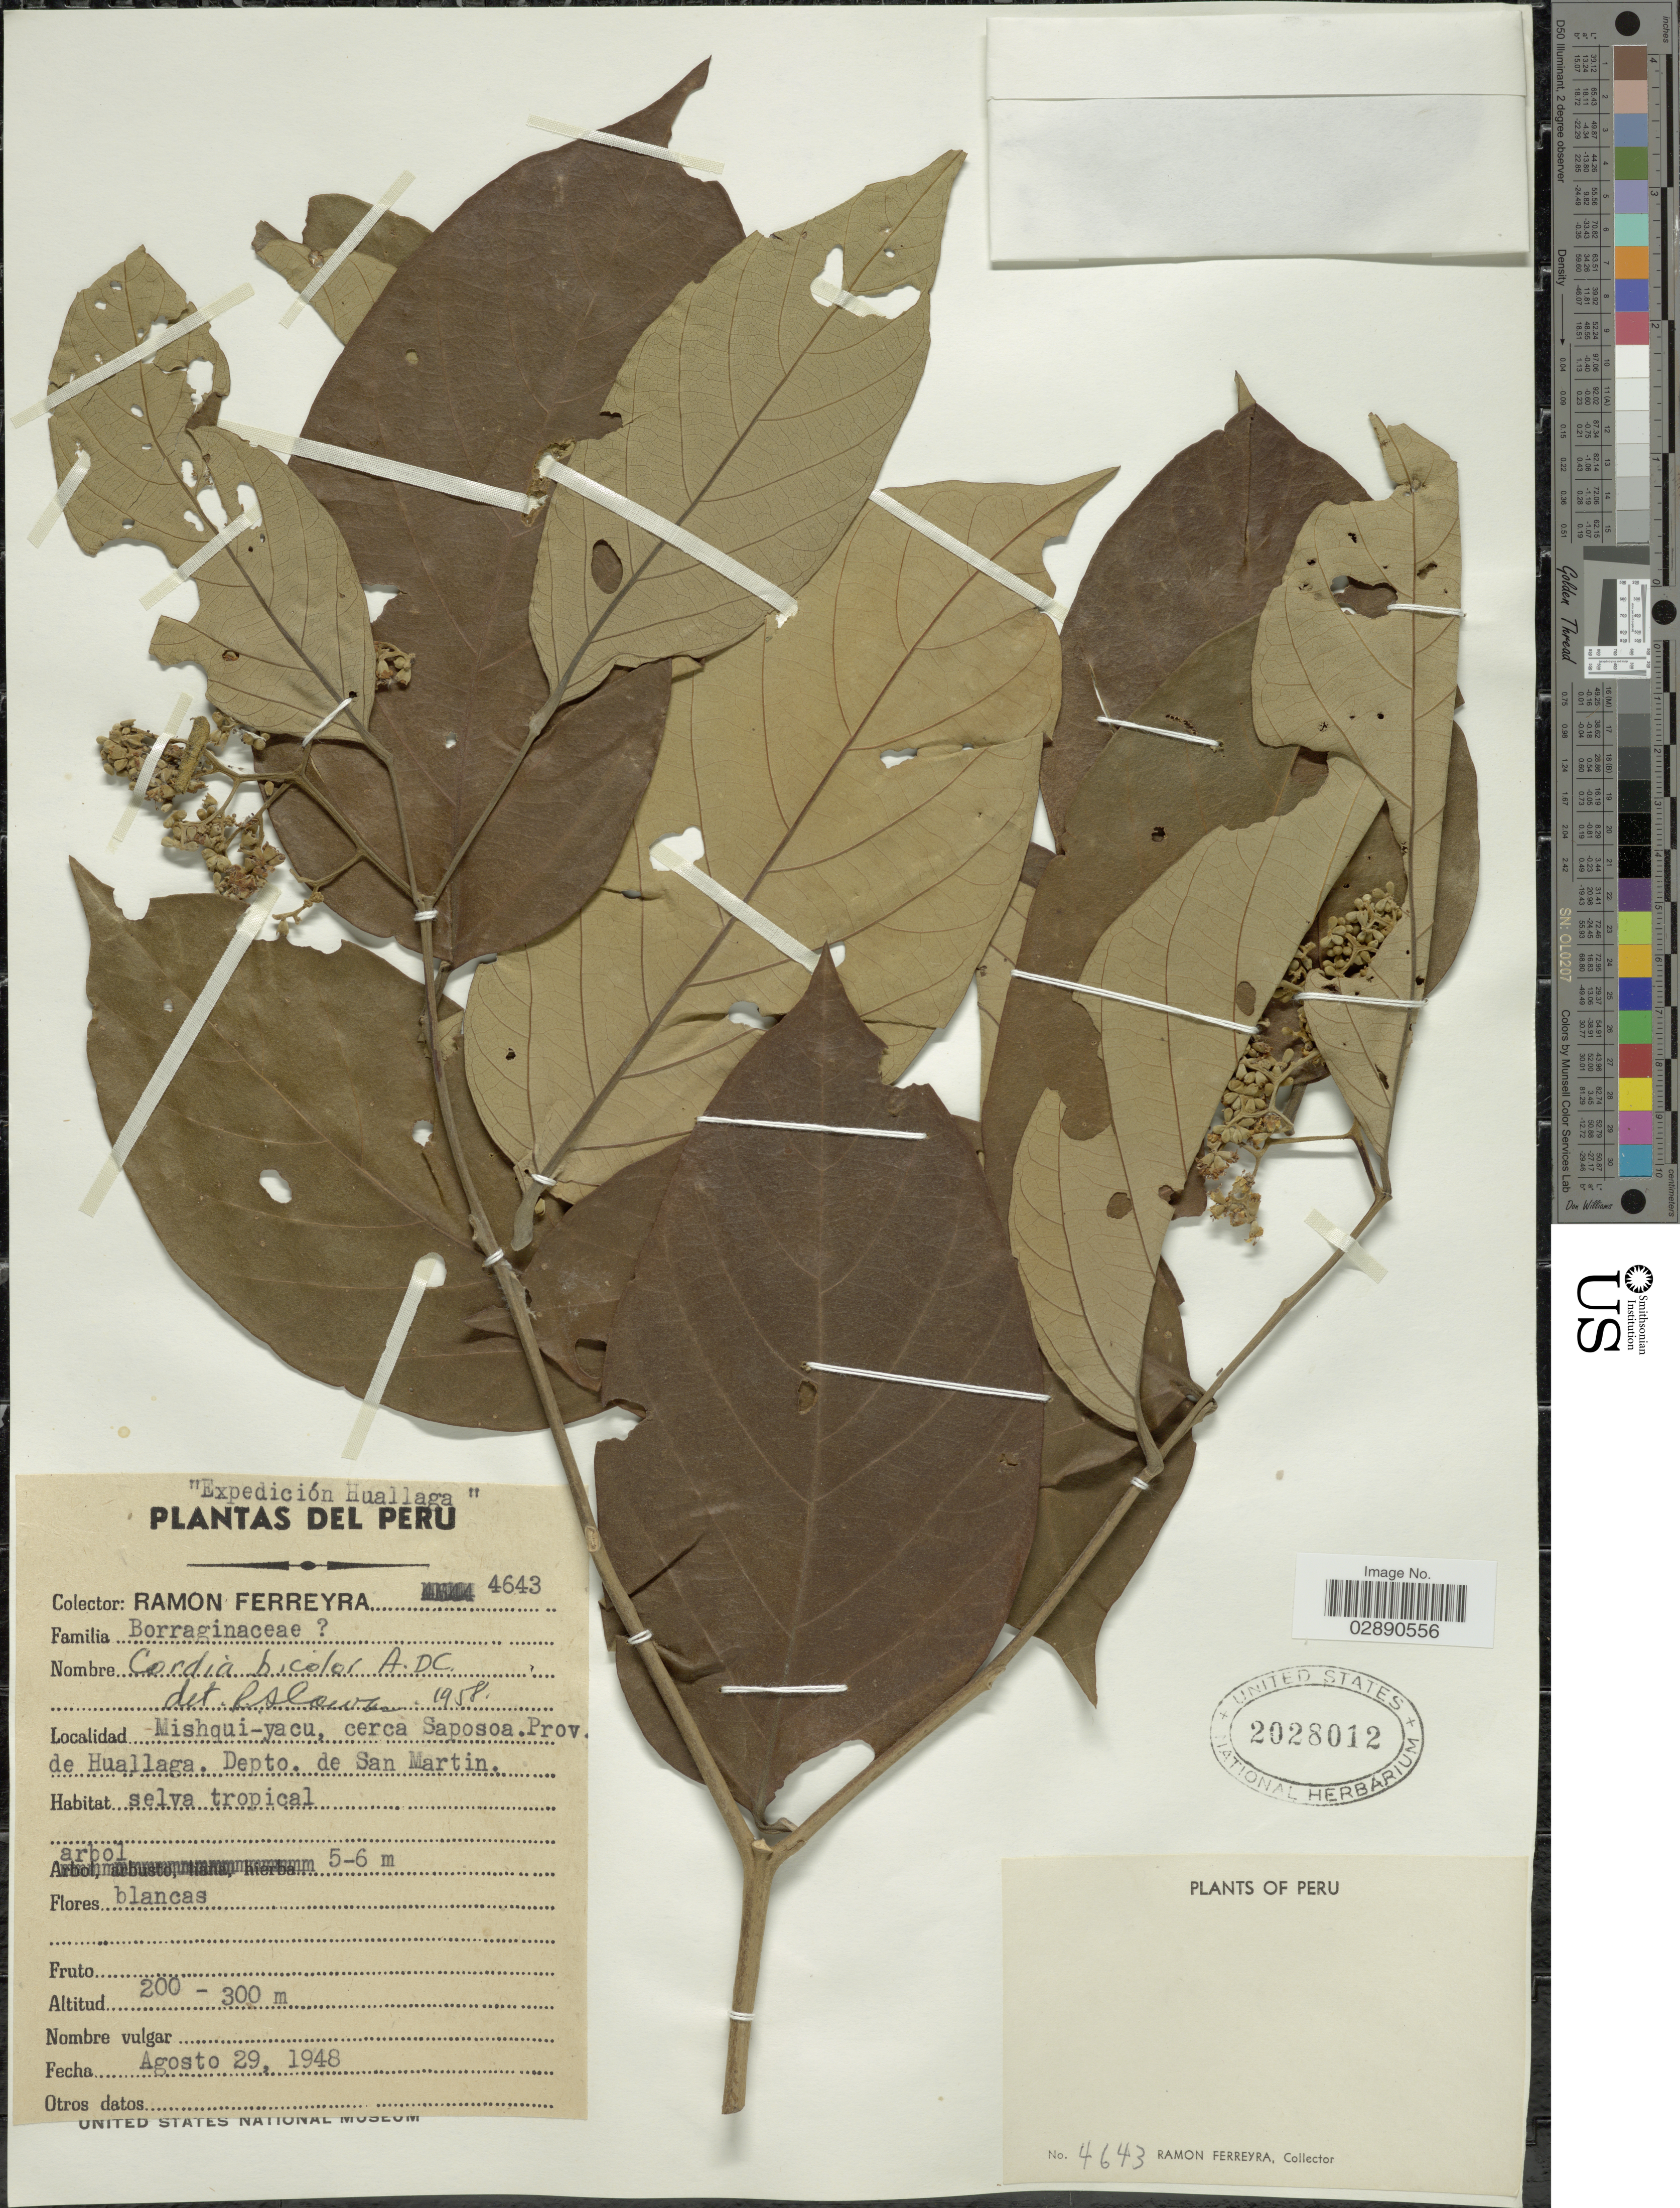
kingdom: Plantae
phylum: Tracheophyta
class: Magnoliopsida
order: Boraginales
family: Cordiaceae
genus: Cordia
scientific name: Cordia bicolor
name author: A. DC.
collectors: R. A. Ferreyra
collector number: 4643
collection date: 1948-08-29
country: Peru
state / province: San Martín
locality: Mishqui-yacu, cerca Saposoa. Prov. de Huallaga. Depto. de San Martin.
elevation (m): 200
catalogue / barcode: US 2028012